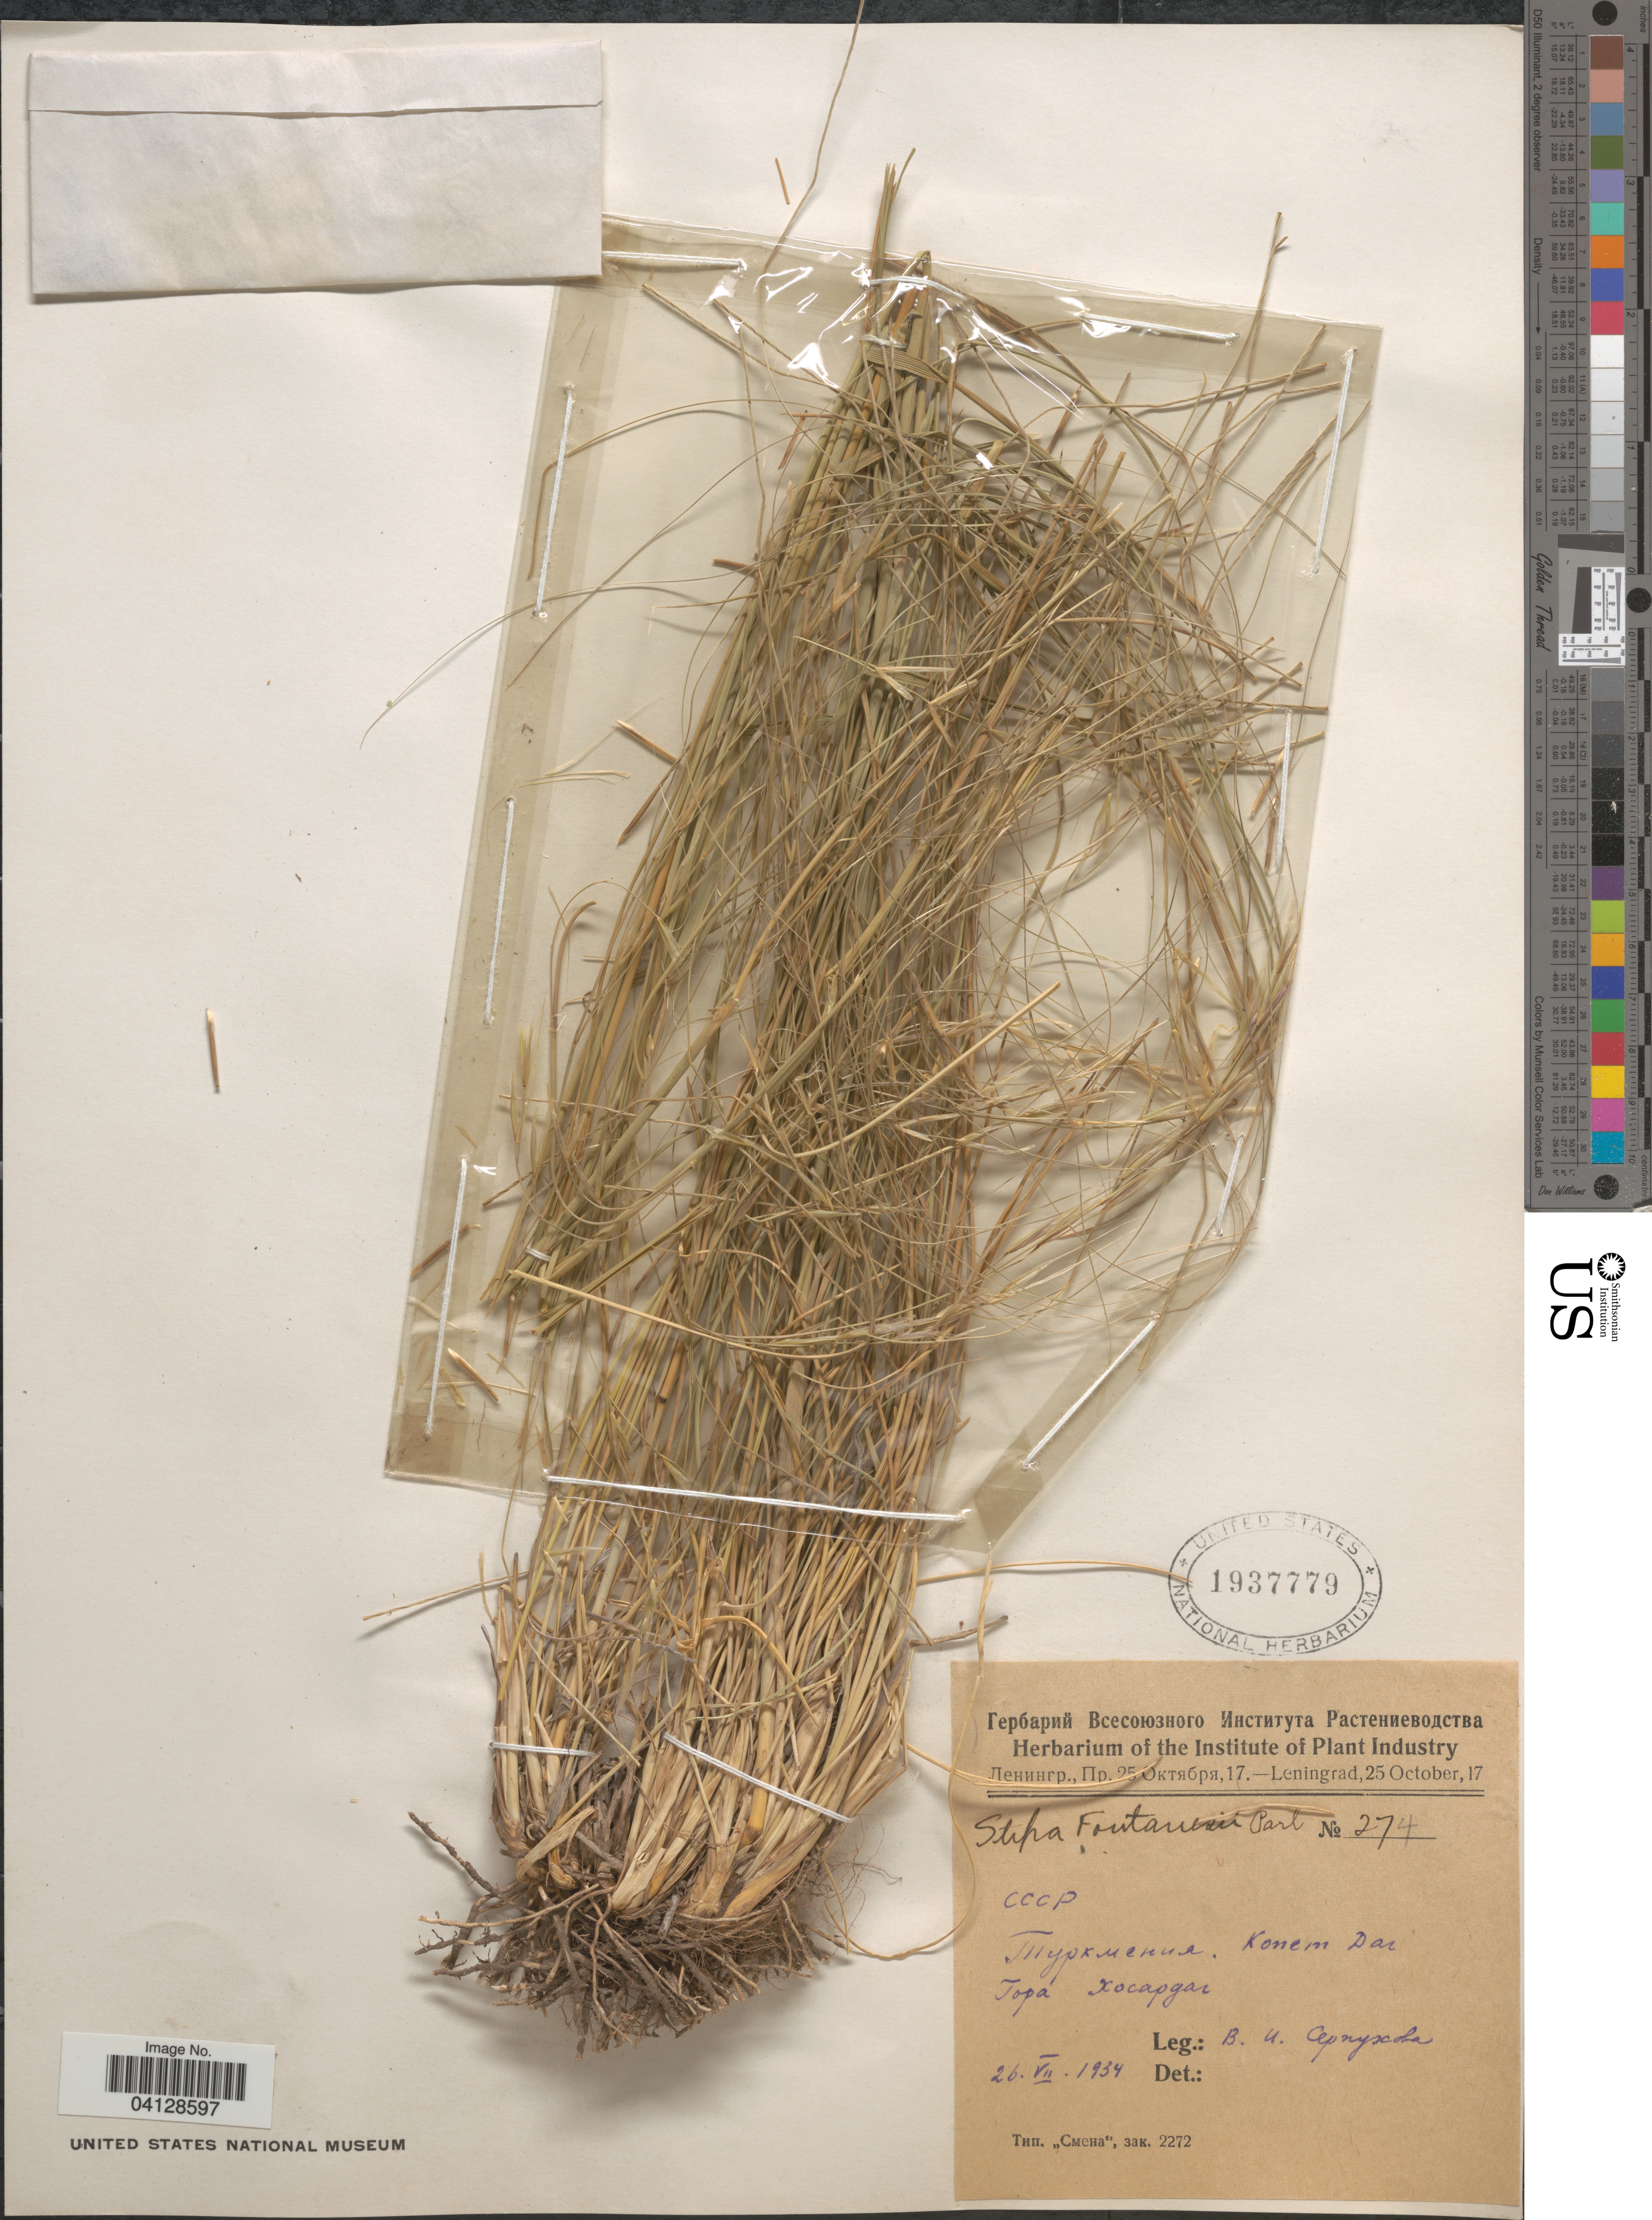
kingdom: Plantae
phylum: Tracheophyta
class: Liliopsida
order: Poales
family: Poaceae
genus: Stipa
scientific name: Stipa fontanesii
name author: Parl.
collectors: V. Serpukhova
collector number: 274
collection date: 1934-07-26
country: Turkmenistan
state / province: Ahal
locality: Kopetdag, Khosardag Mtn.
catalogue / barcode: US 1937779